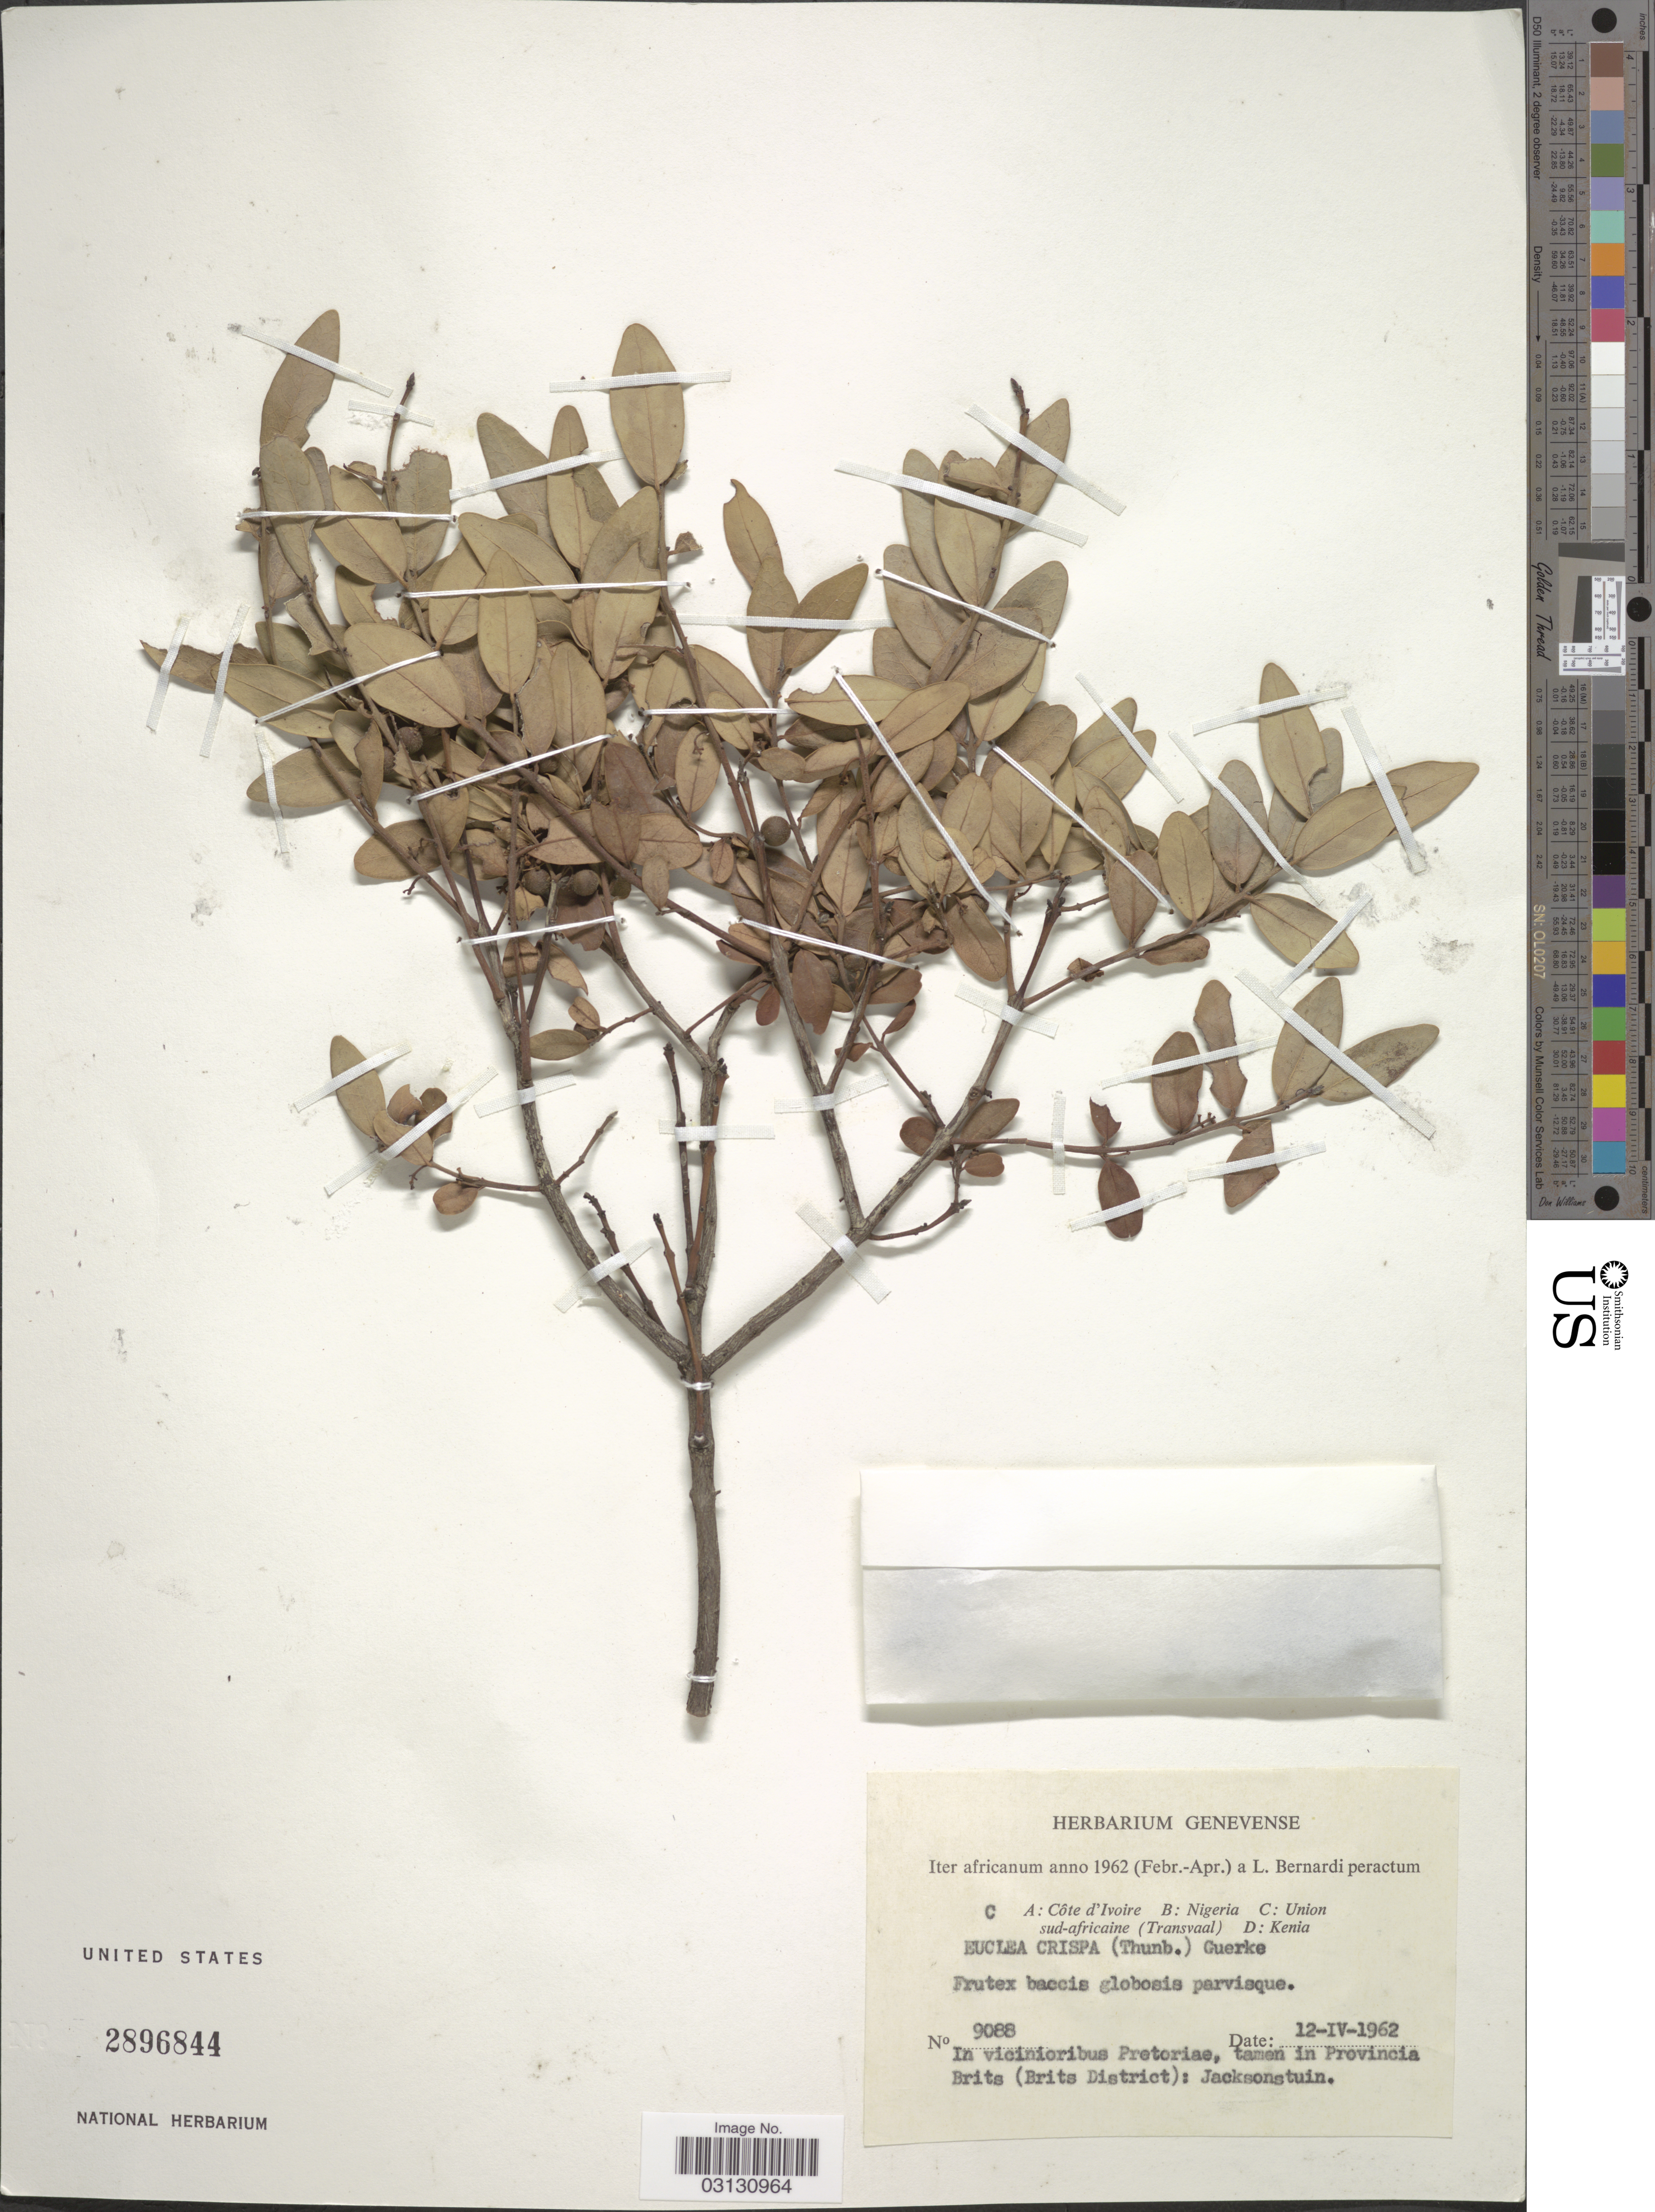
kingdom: Plantae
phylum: Tracheophyta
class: Magnoliopsida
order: Ericales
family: Ebenaceae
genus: Euclea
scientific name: Euclea crispa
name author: (Thunb.) Gürke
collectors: L. Bernardi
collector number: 9088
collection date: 1962-04-12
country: South Africa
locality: Union, In vicinioribus Pretoriae, tamen in Provincia Brits (Brits District): Jacksonstuin.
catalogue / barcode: US 2896844